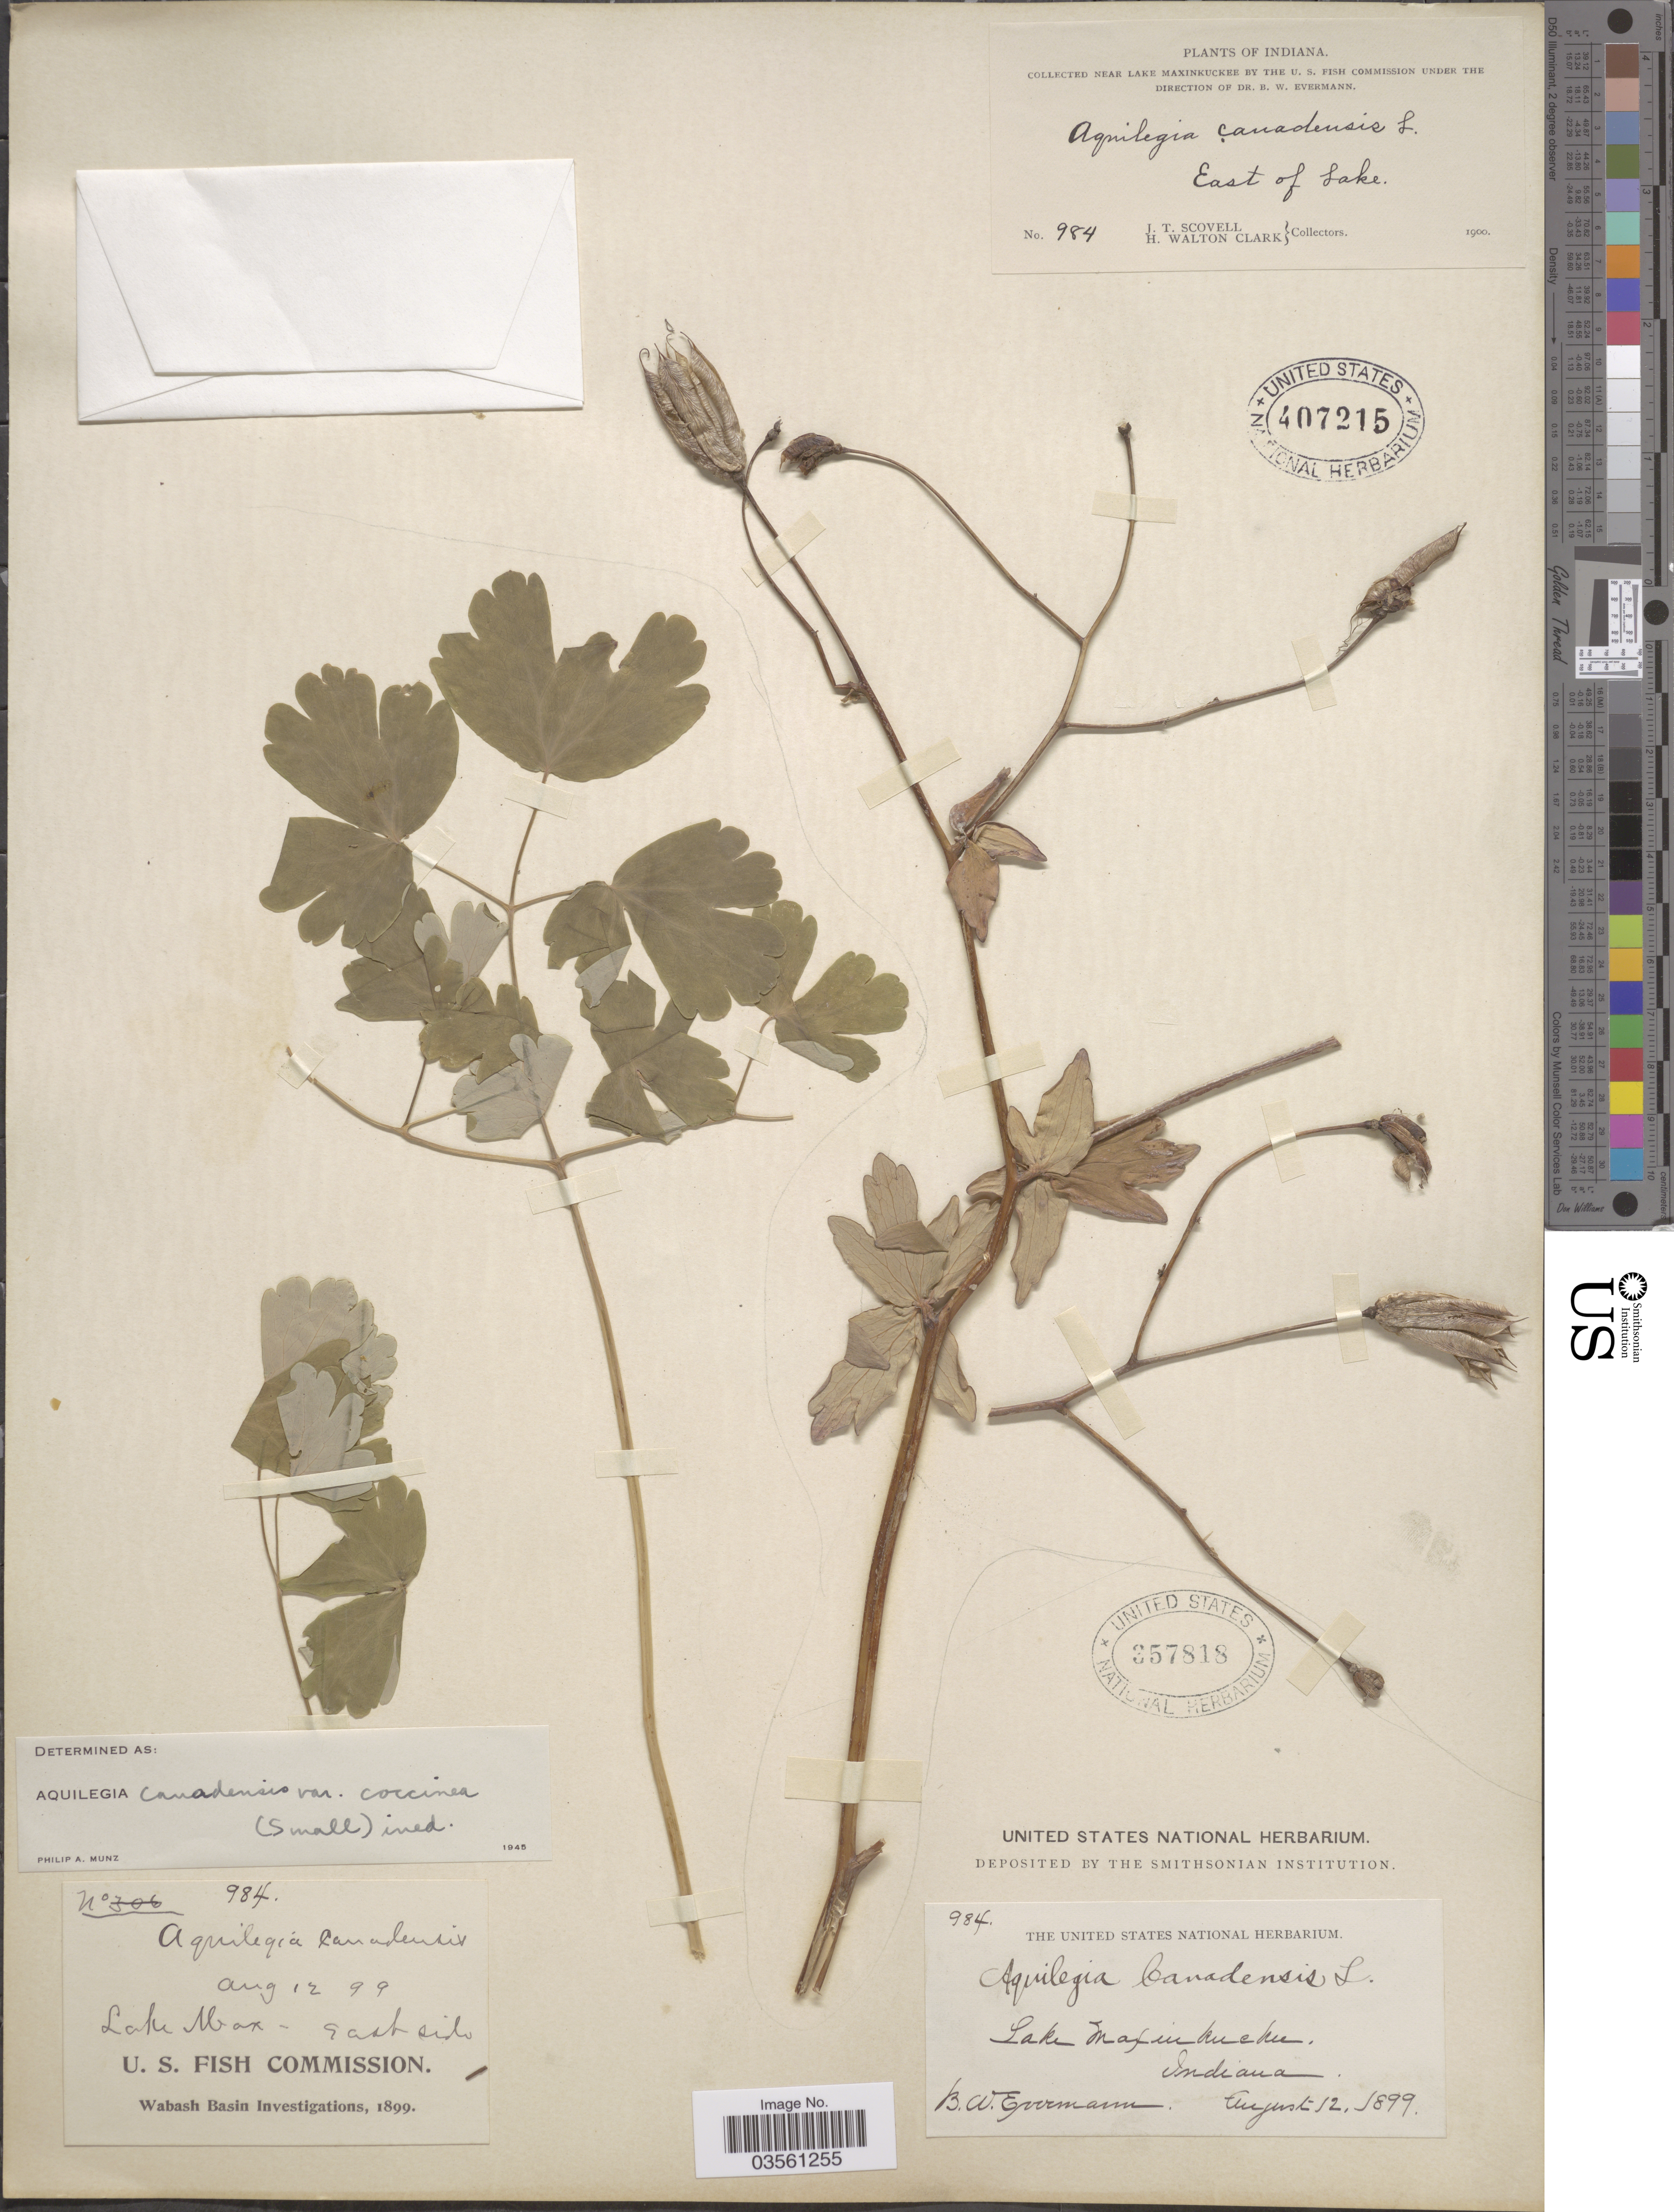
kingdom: Plantae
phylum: Tracheophyta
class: Magnoliopsida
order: Ranunculales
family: Ranunculaceae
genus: Aquilegia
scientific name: Aquilegia canadensis var. coccinea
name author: (Small) Munz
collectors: J. T. Scovell & H. W. Clark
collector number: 984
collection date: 1900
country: United States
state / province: Indiana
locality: Near Lake Maxinkuckee. East of Lake.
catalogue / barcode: US 407215